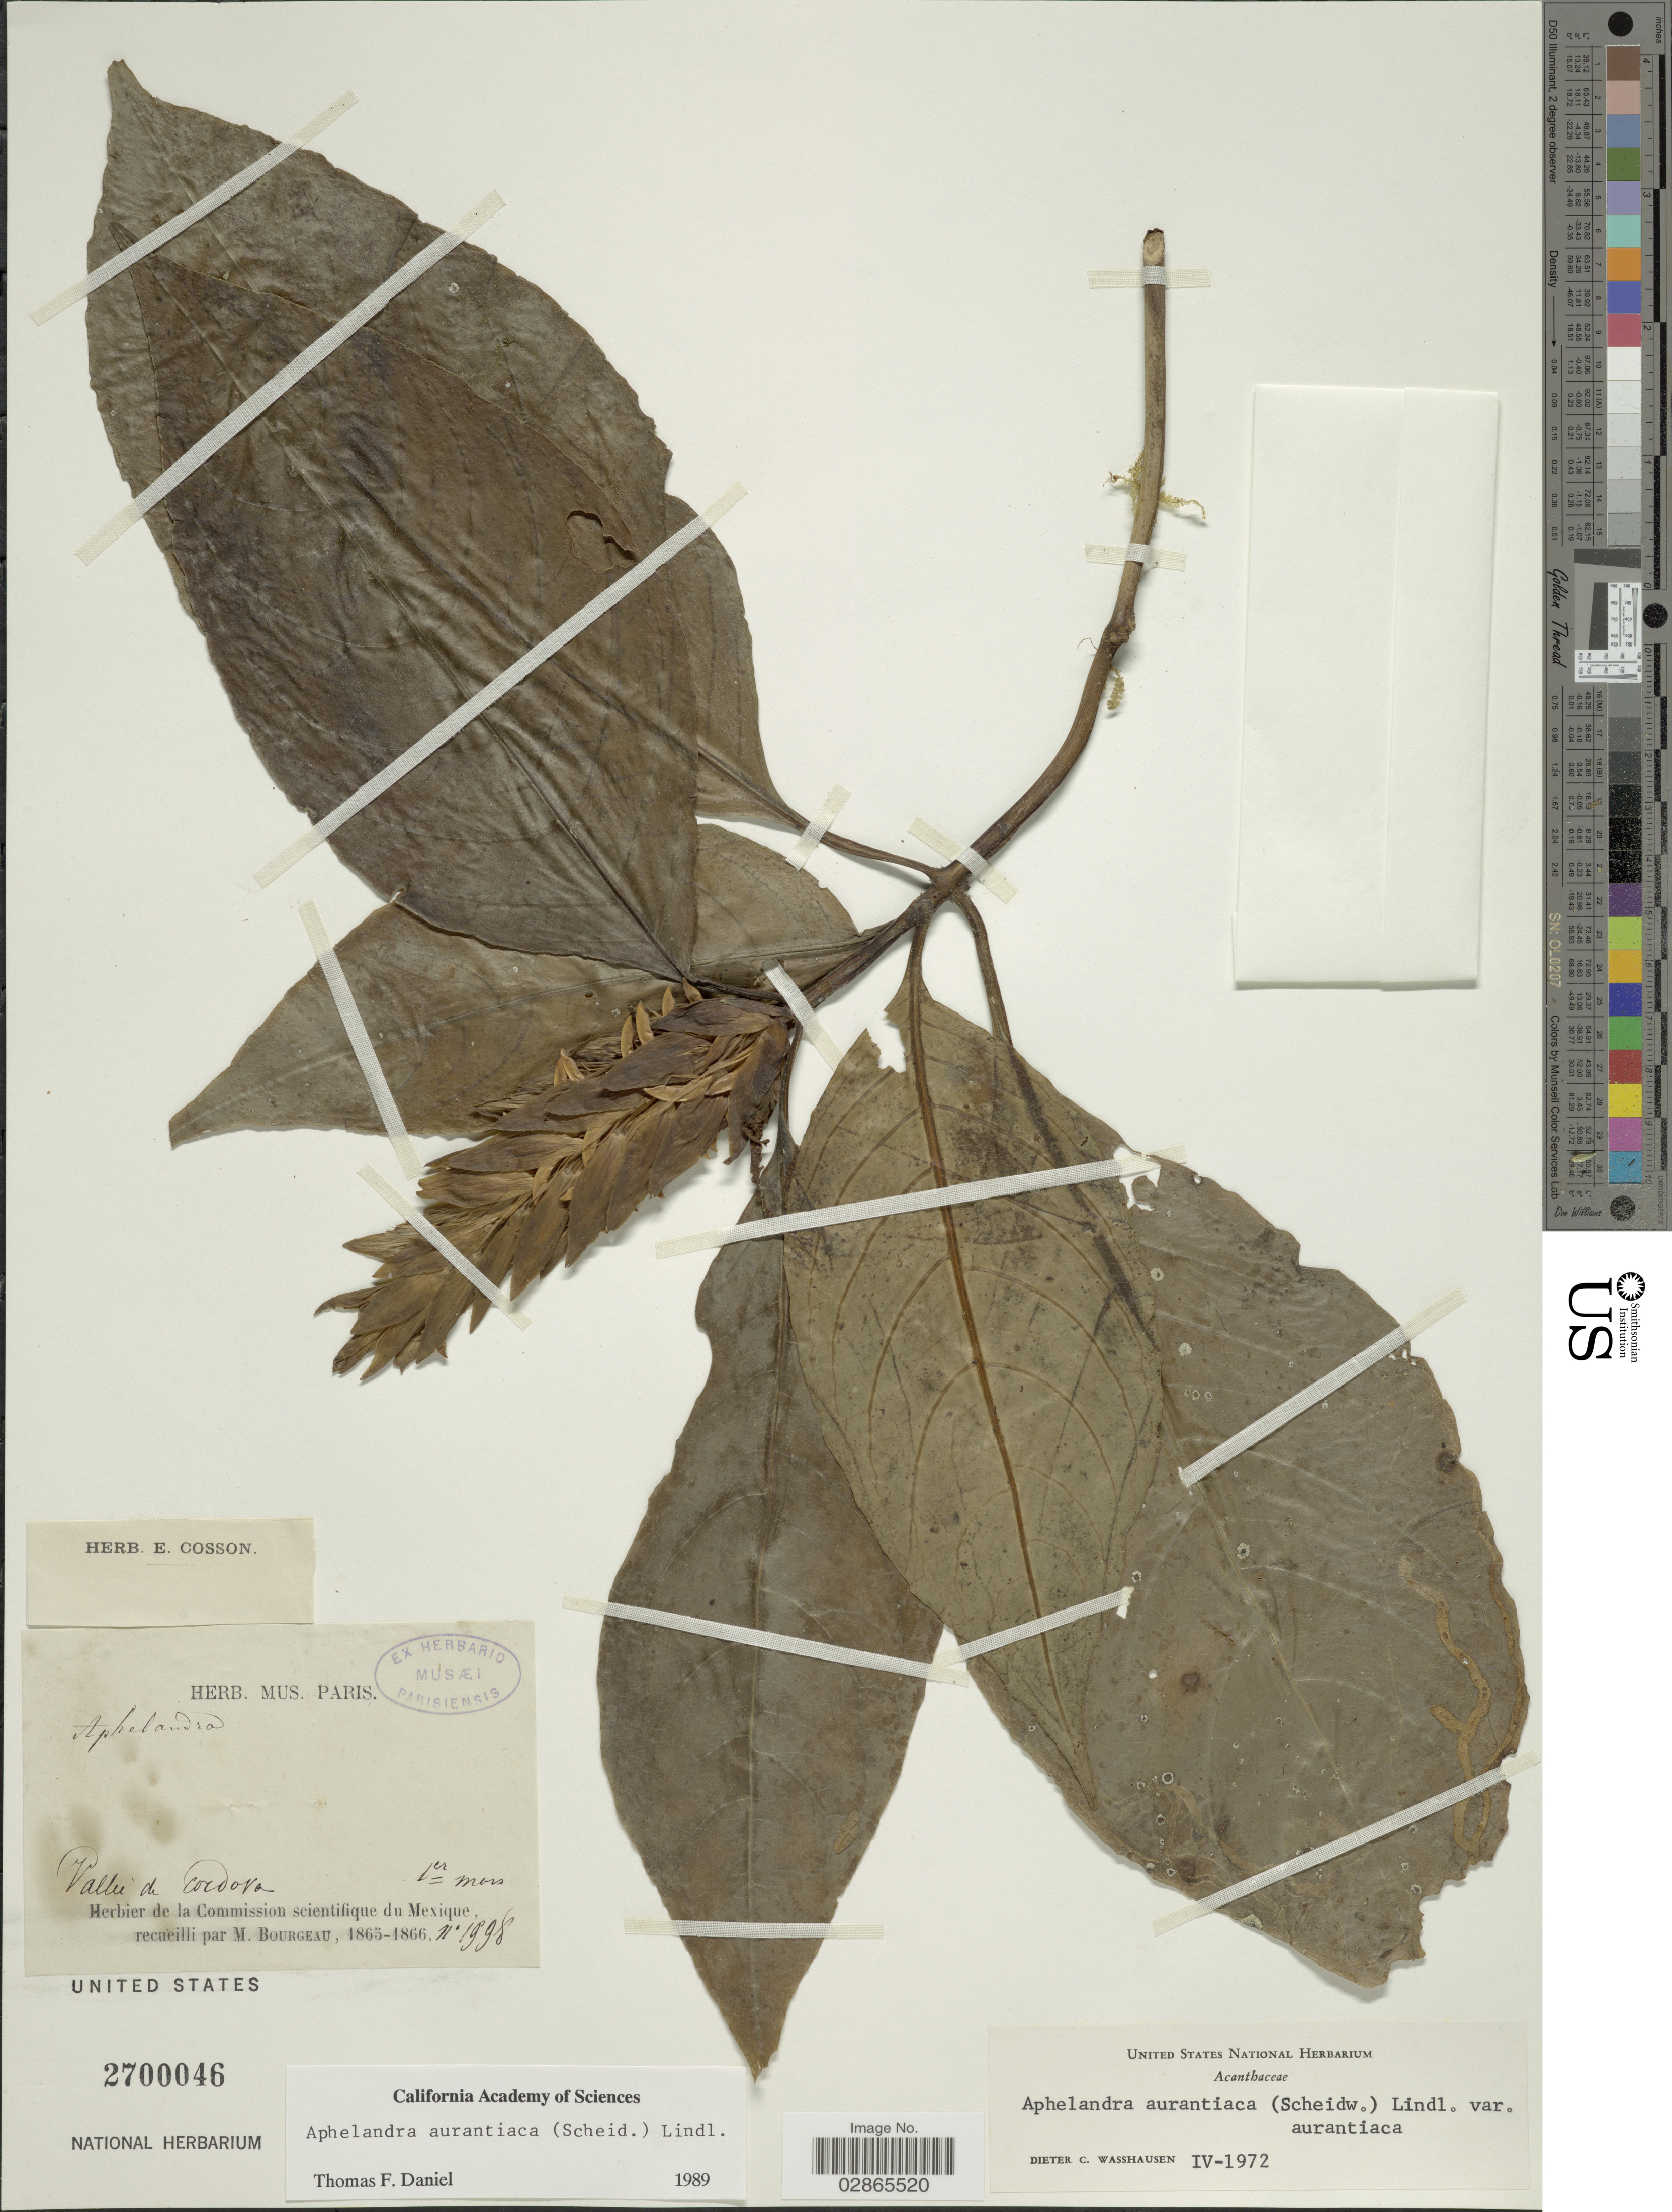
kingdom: Plantae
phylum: Tracheophyta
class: Magnoliopsida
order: Lamiales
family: Acanthaceae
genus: Aphelandra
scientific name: Aphelandra aurantiaca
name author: (Scheidw.) Lindl.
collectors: M. Bourgeau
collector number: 1998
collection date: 1865-03-01/1866-03-01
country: Mexico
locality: Vallée de Cordora.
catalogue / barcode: US 2700046